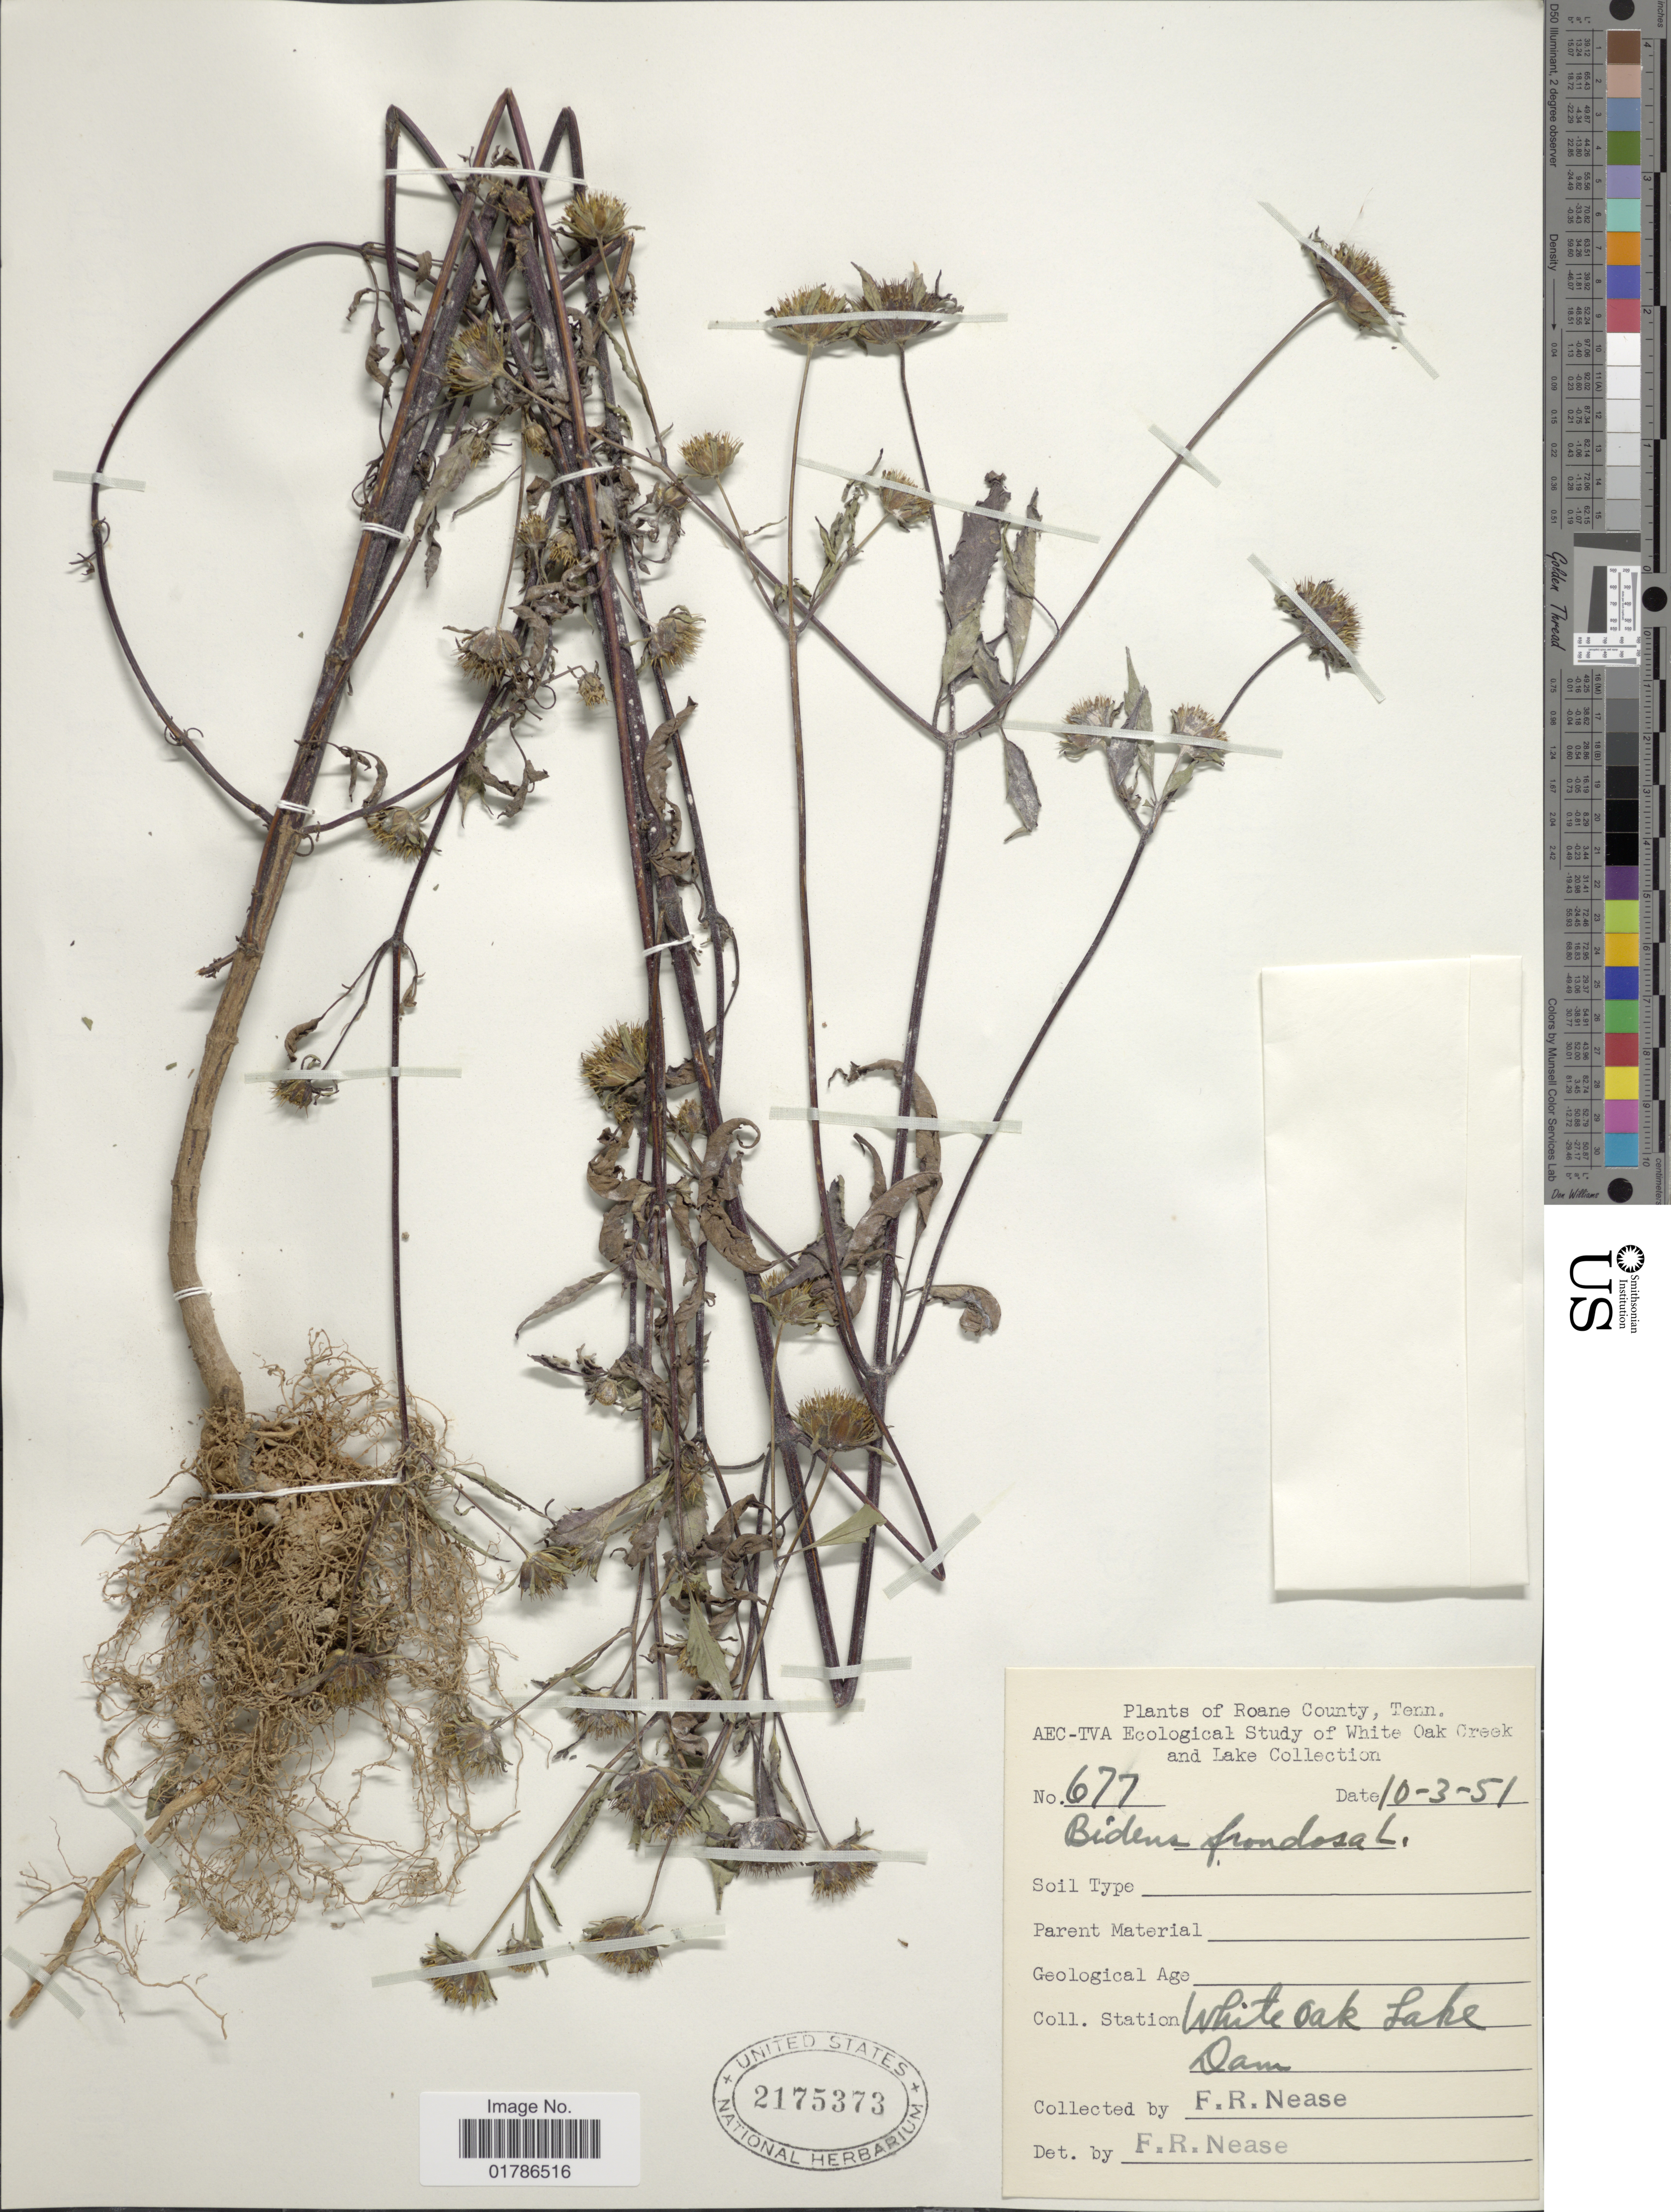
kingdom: Plantae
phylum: Tracheophyta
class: Magnoliopsida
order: Asterales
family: Asteraceae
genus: Bidens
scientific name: Bidens frondosa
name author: L.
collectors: F. Nease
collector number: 677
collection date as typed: Transcribed d/m/y: 3/10/51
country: United States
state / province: Tennessee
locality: Roane County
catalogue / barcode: US 2175373